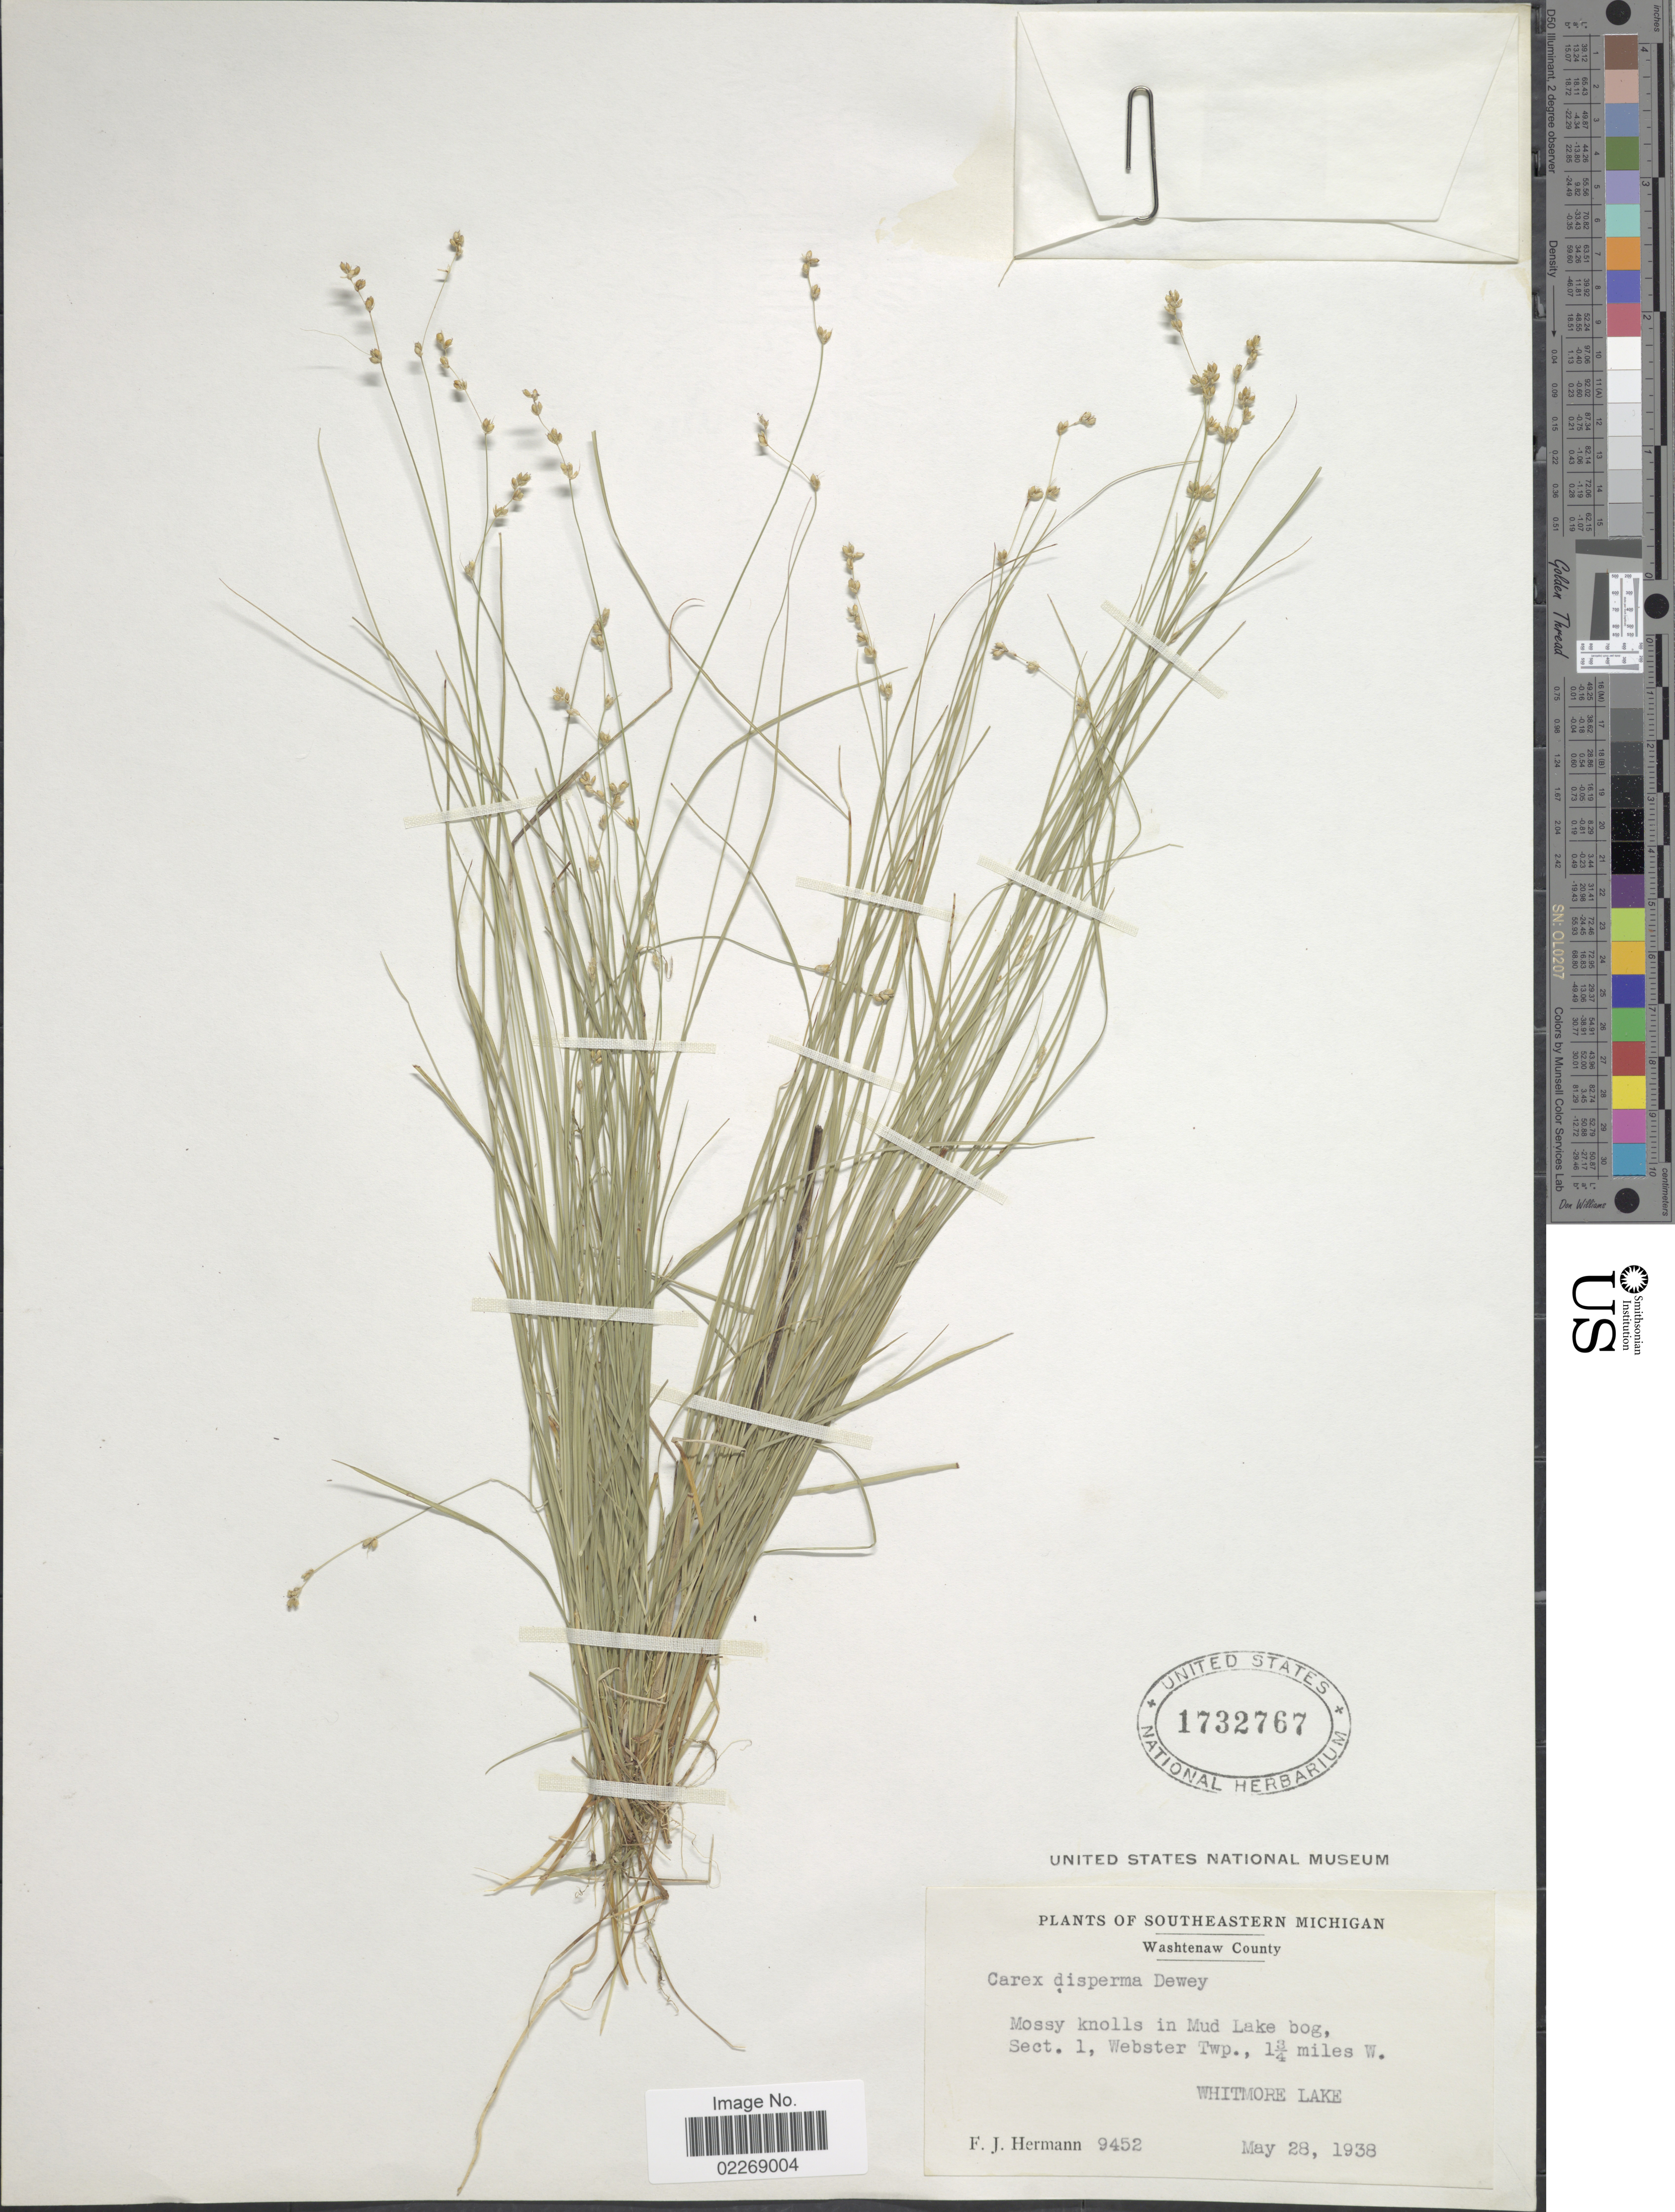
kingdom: Plantae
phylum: Tracheophyta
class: Liliopsida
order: Poales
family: Cyperaceae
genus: Carex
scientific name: Carex disperma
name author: Dewey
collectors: F. J. Hermann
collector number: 9452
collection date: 1938-05-28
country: United States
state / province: Michigan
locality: Southeastern Michigan, Washtenaw County, Mossy knolls in Mud Lake, bog, Sect. 1, Webster Twp., 1 3/4 miles W. Whitmore Lake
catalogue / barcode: US 1732767